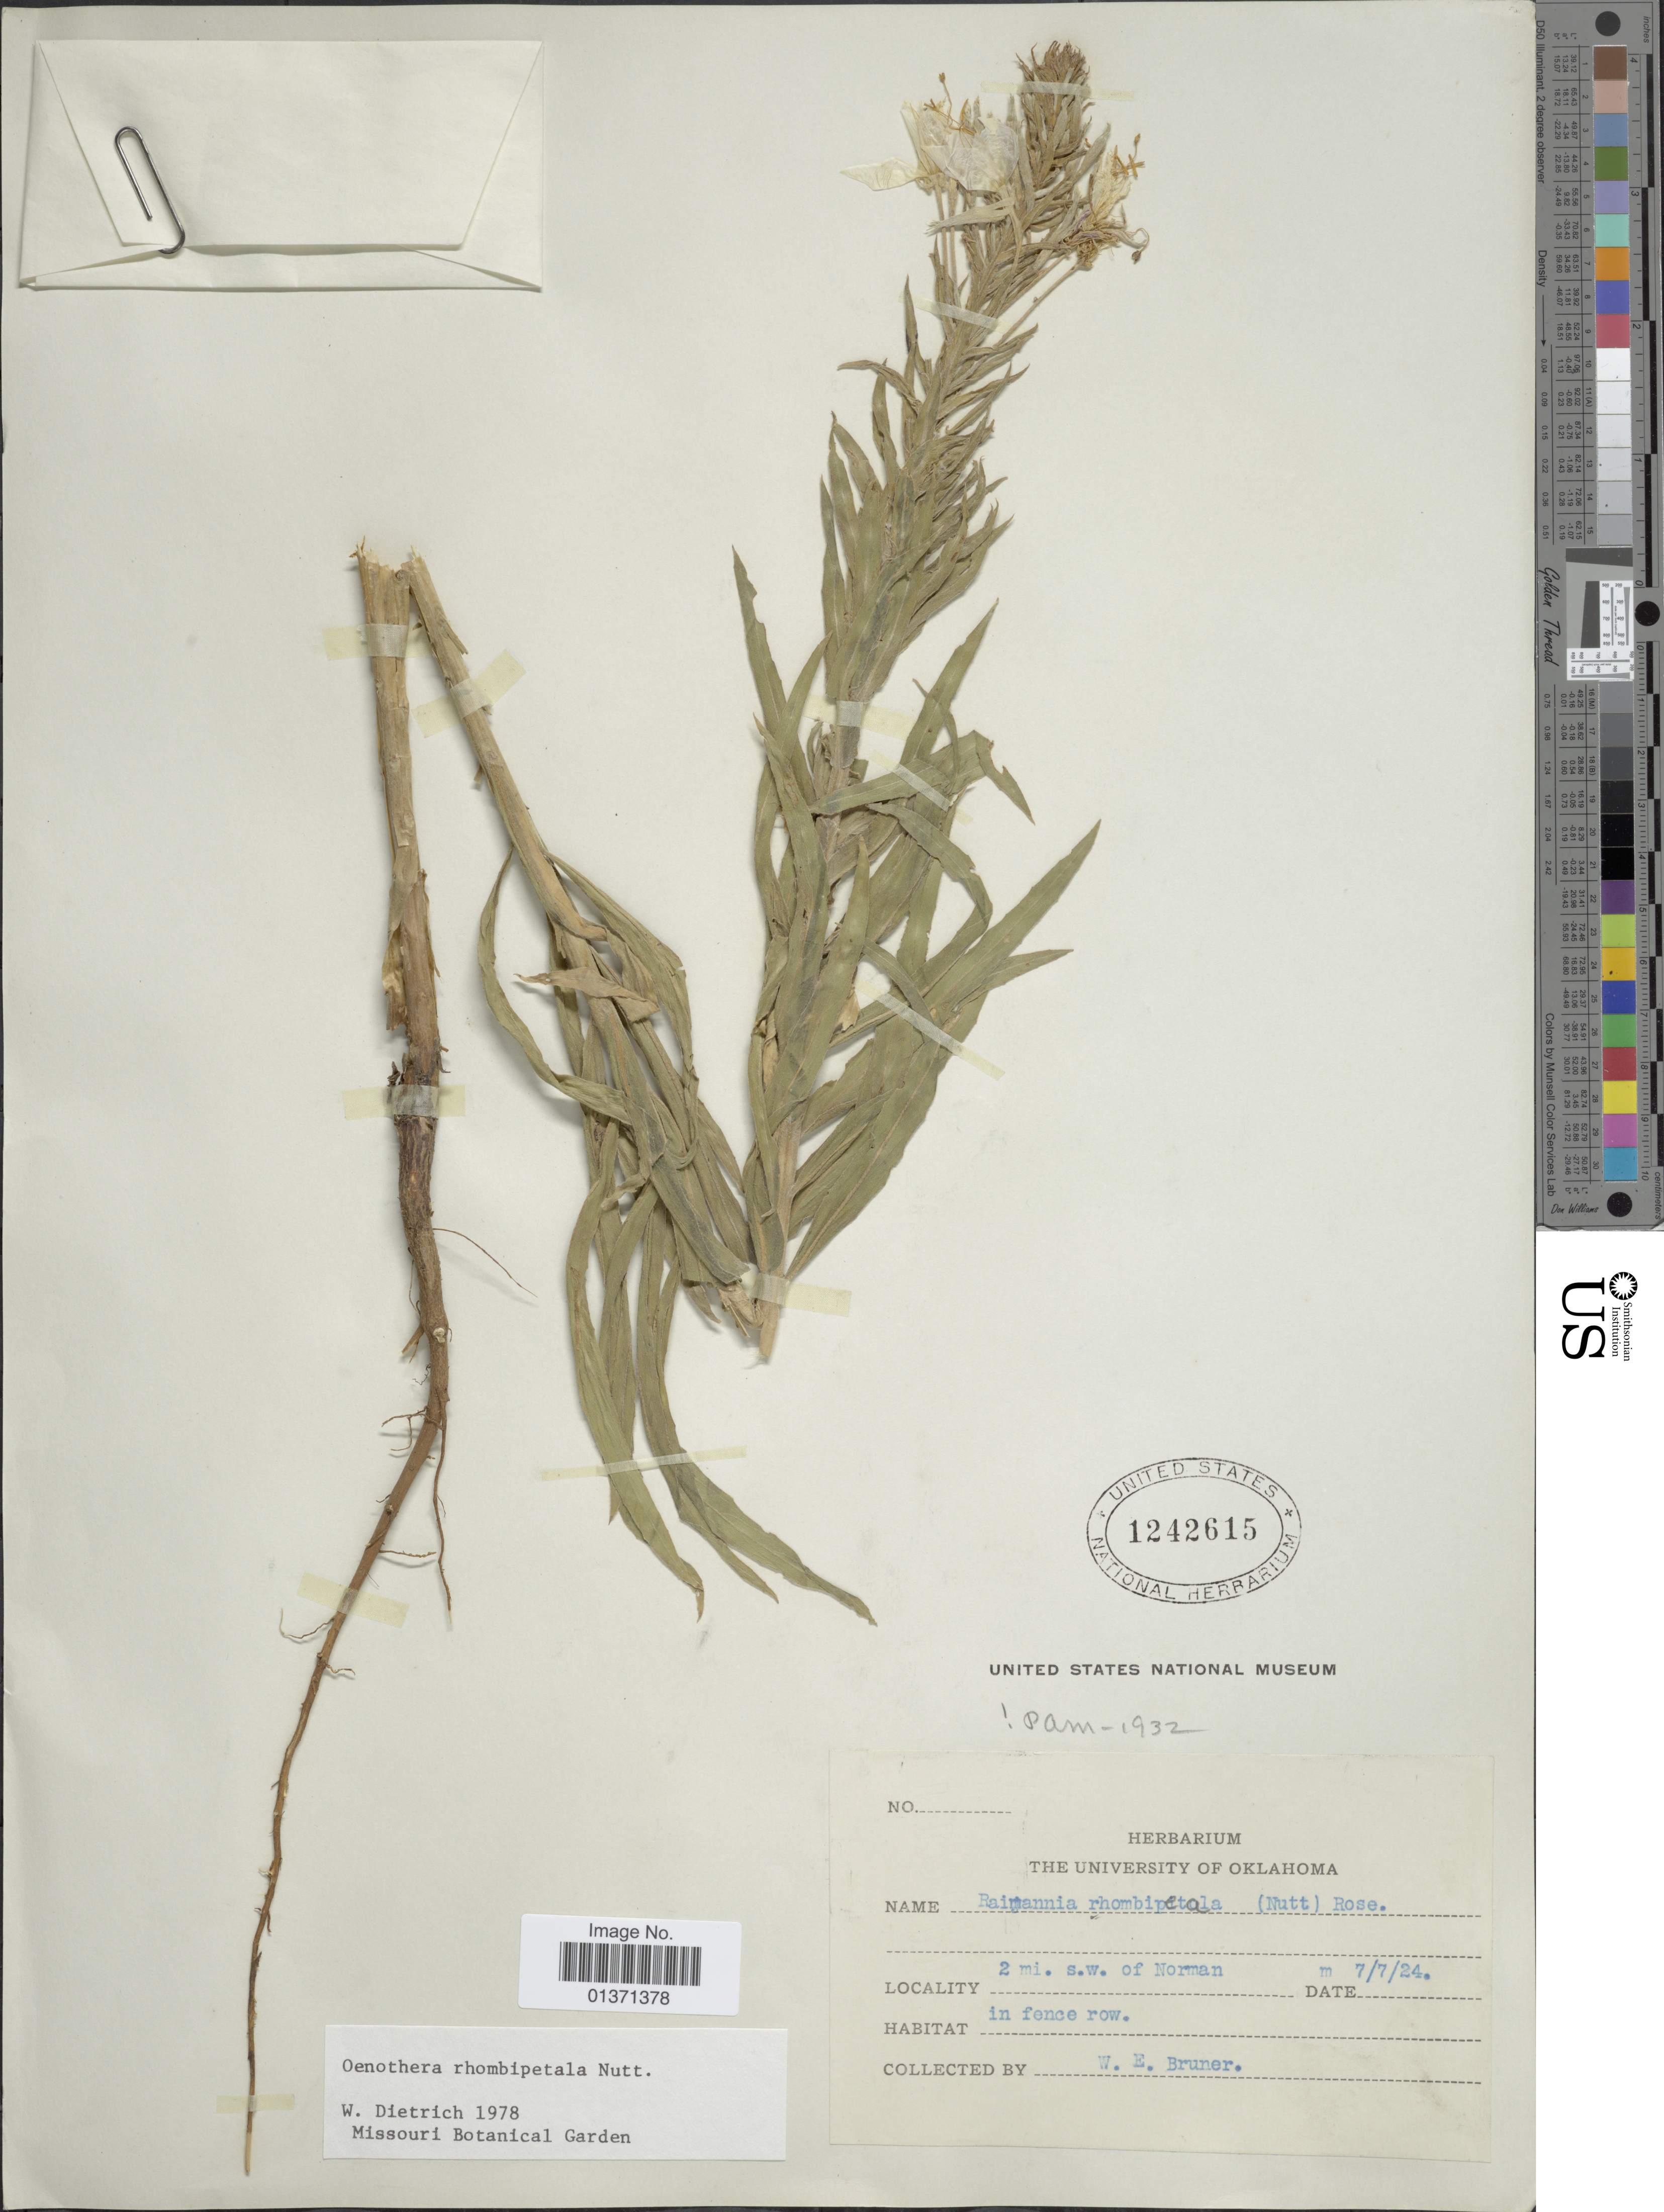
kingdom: Plantae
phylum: Tracheophyta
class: Magnoliopsida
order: Myrtales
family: Onagraceae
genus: Oenothera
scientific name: Oenothera rhombipetala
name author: Nutt. ex Torr & A. Gray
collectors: W. Bruner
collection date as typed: Transcribed d/m/y: 7/7/24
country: United States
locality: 2 mi. s.w. of Norman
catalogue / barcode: US 1242615